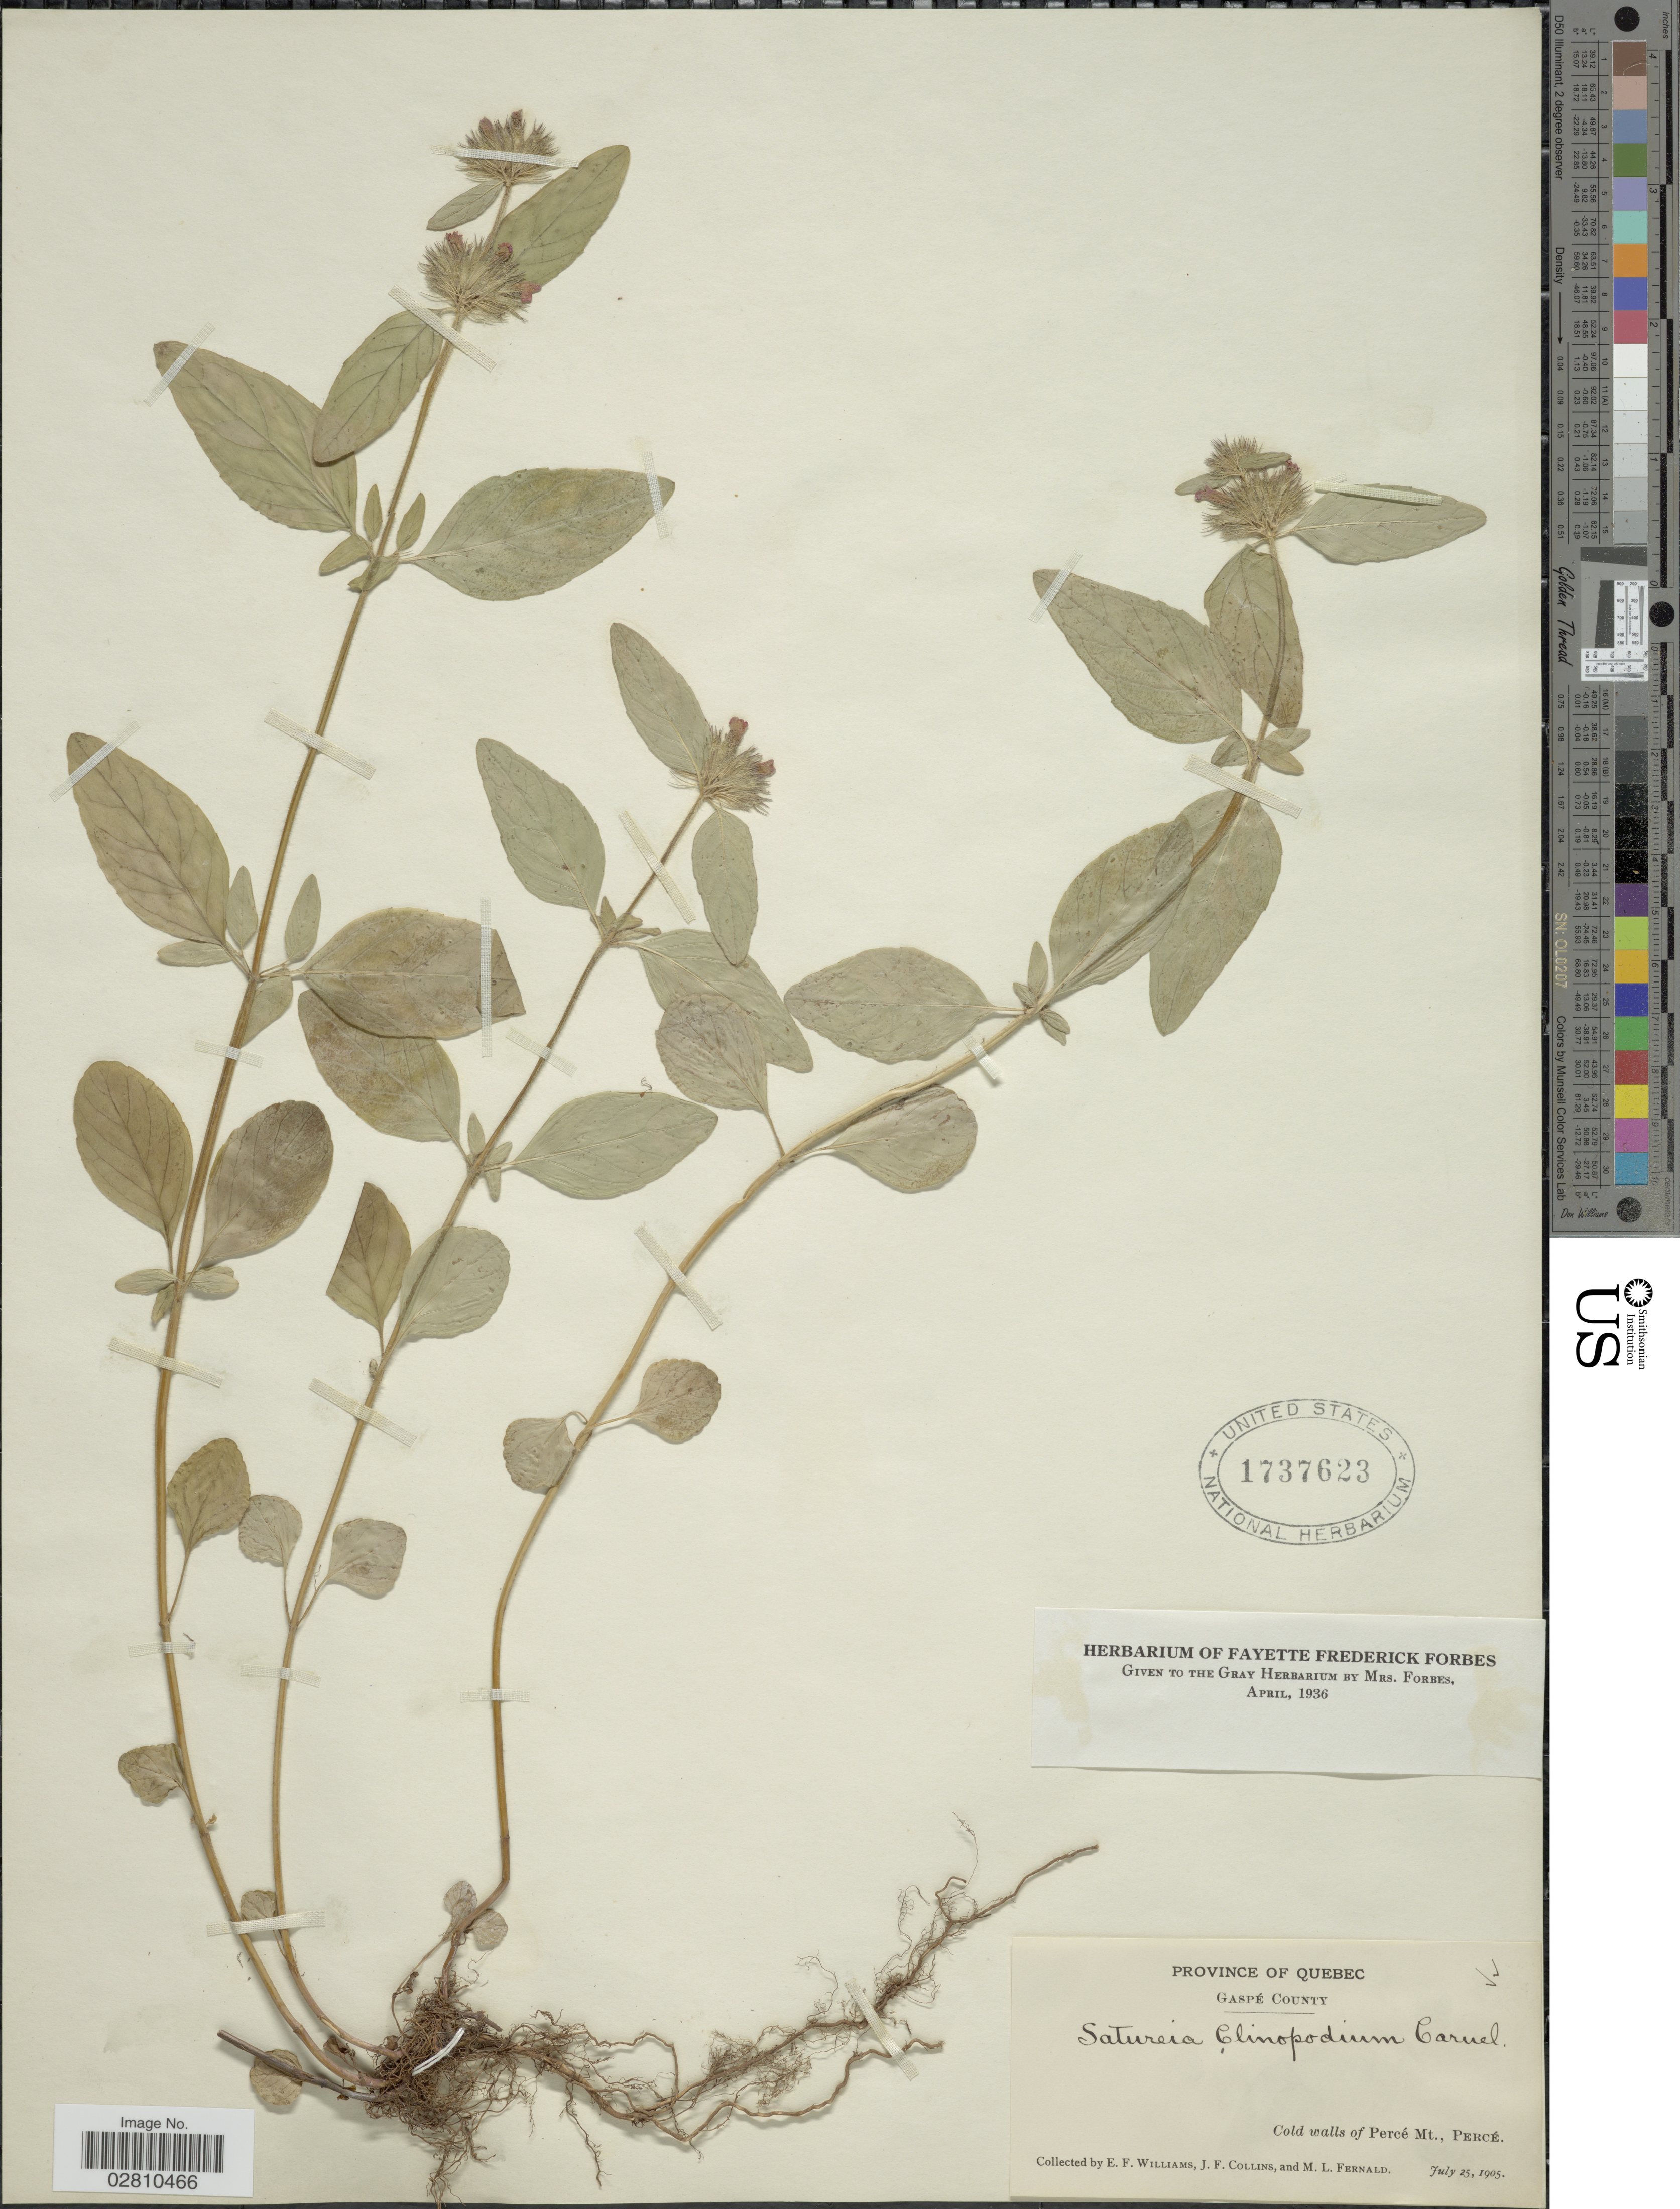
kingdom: Plantae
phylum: Tracheophyta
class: Magnoliopsida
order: Lamiales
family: Lamiaceae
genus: Clinopodium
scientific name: Clinopodium vulgare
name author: L.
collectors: E. Williams, J. Collins & M. L. Fernald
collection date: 1905-07-25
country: Canada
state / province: Quebec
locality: Gaspé County, Cold walls of Percé Mt., Percé.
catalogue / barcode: US 1737623